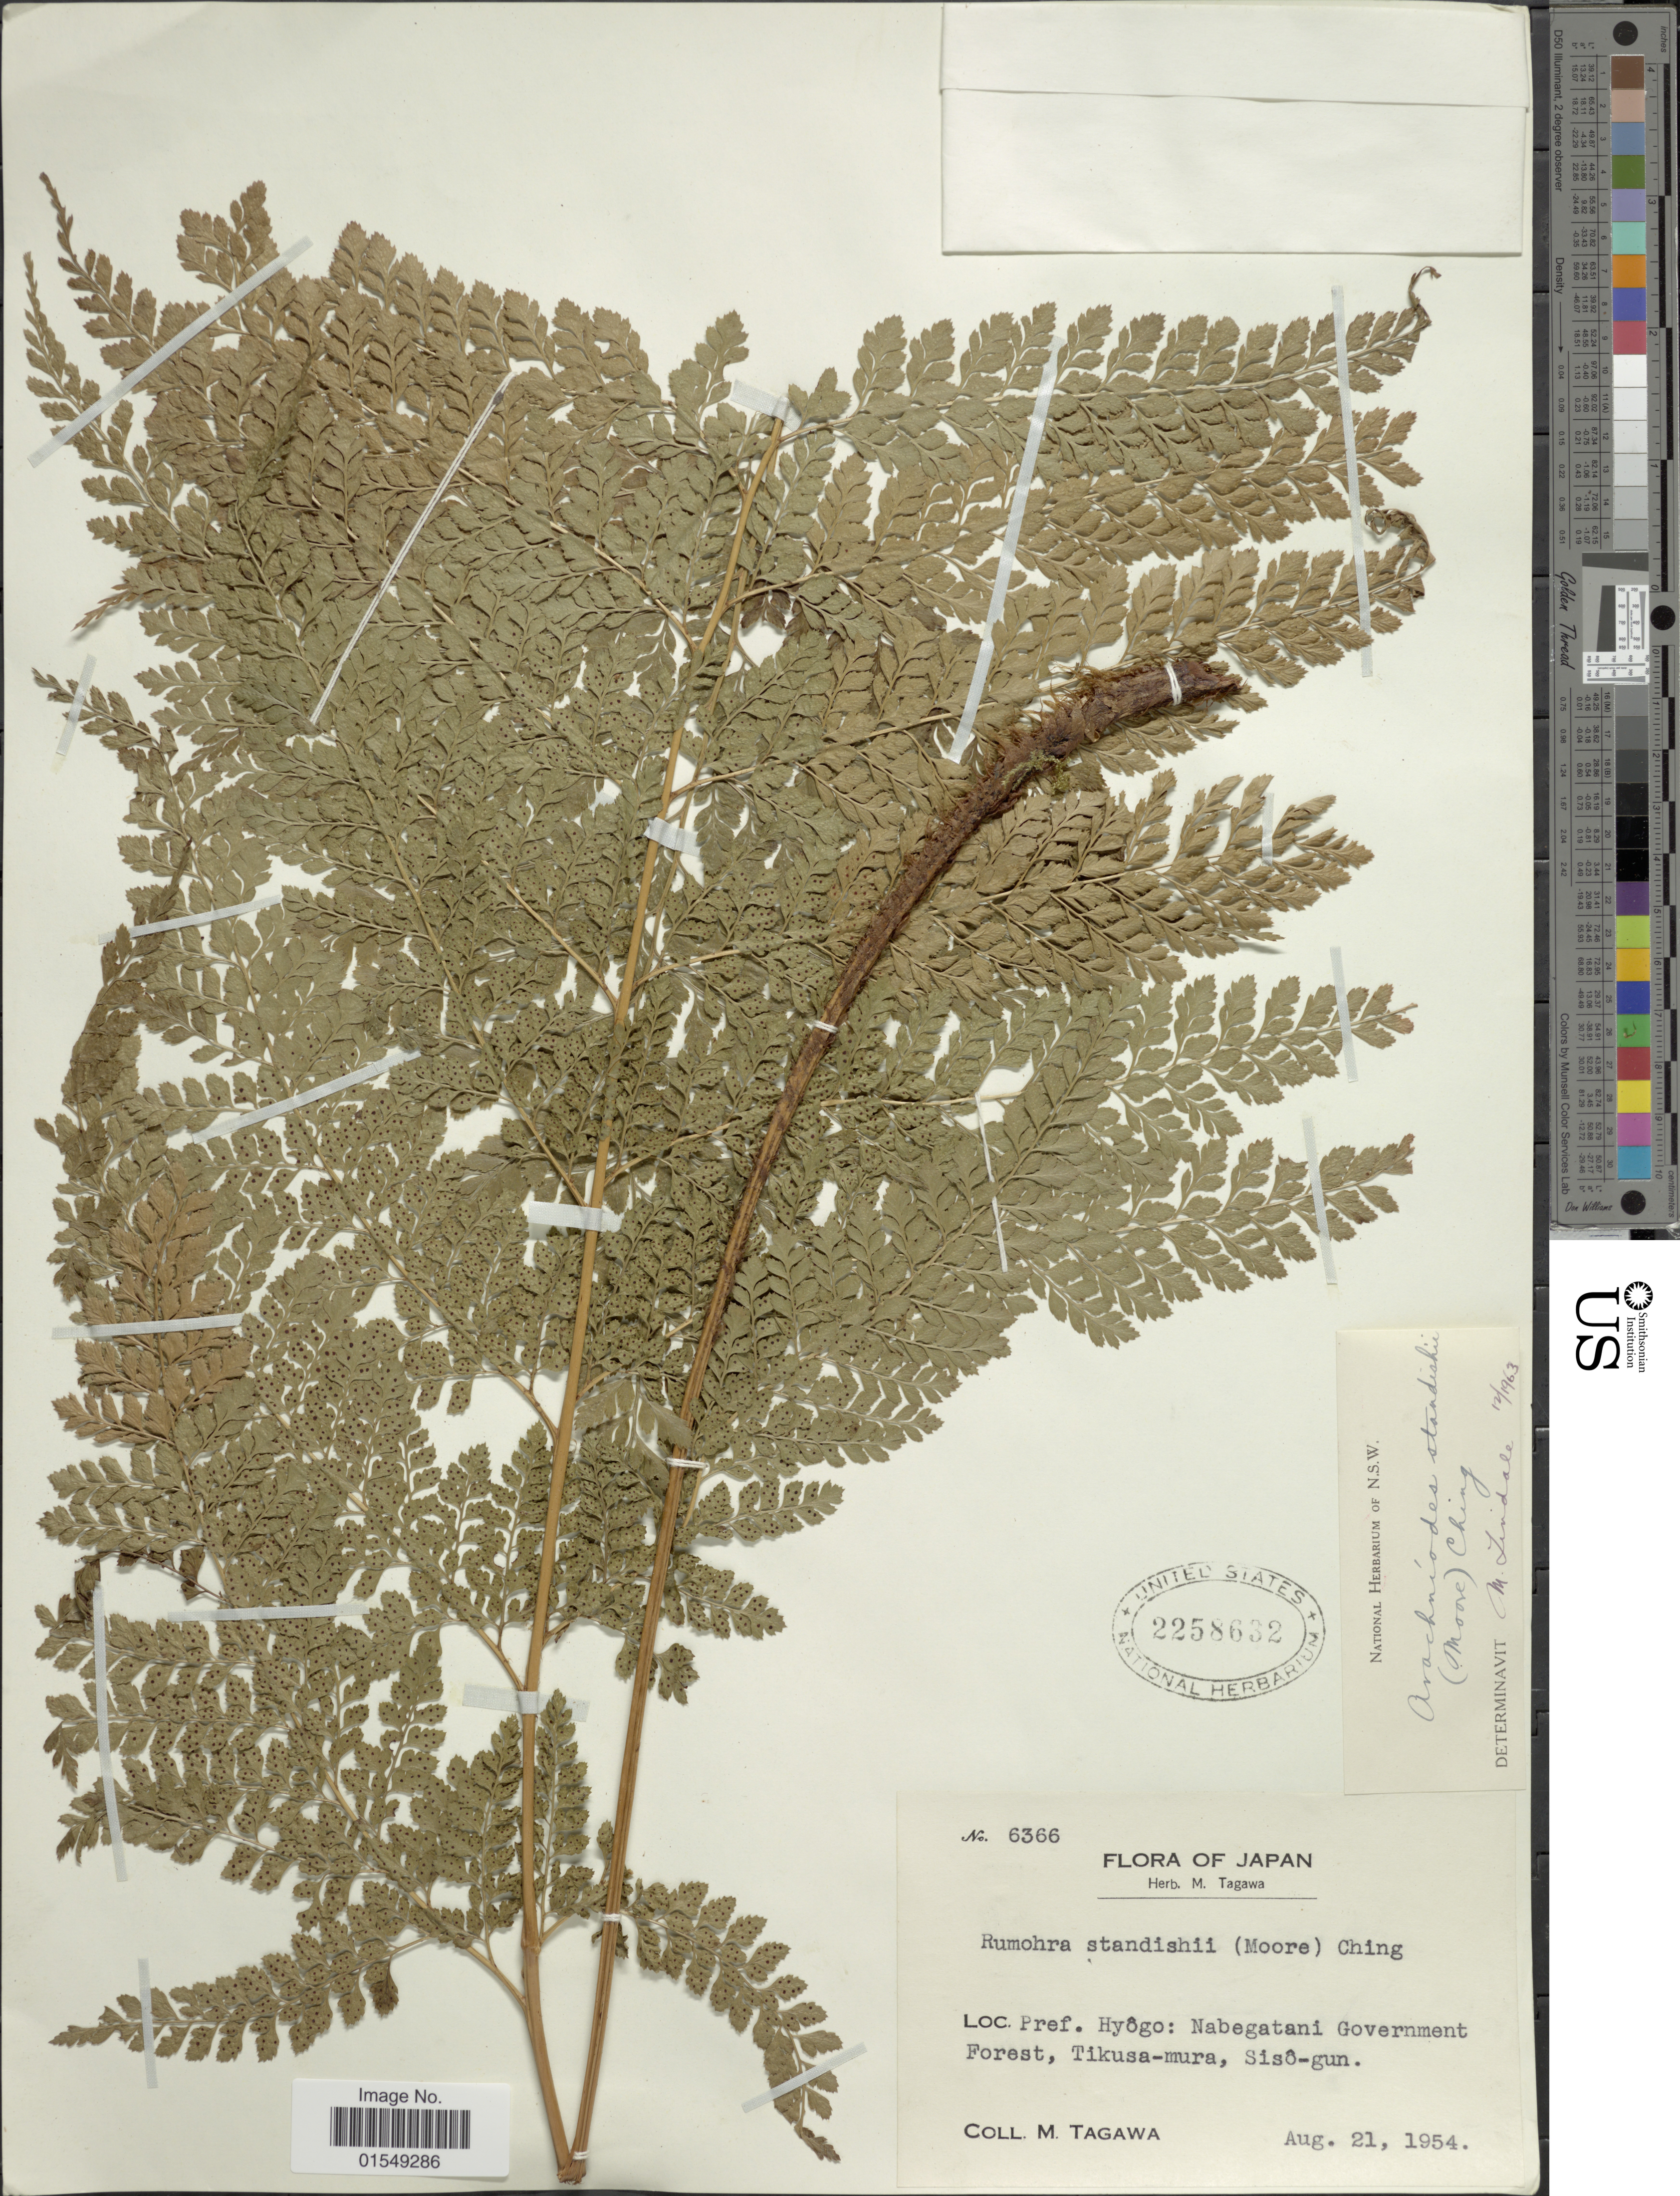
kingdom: Plantae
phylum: Tracheophyta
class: Polypodiopsida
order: Polypodiales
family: Dryopteridaceae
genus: Arachniodes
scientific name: Arachniodes standishii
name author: (T. Moore) Ohwi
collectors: M. Tagawa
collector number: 6366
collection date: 1954-08-21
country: Japan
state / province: Hyogo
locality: Pref. Hyogo: Nabegatani Government Forest, Tikusa-mura, Siso-gun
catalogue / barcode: US 2258632